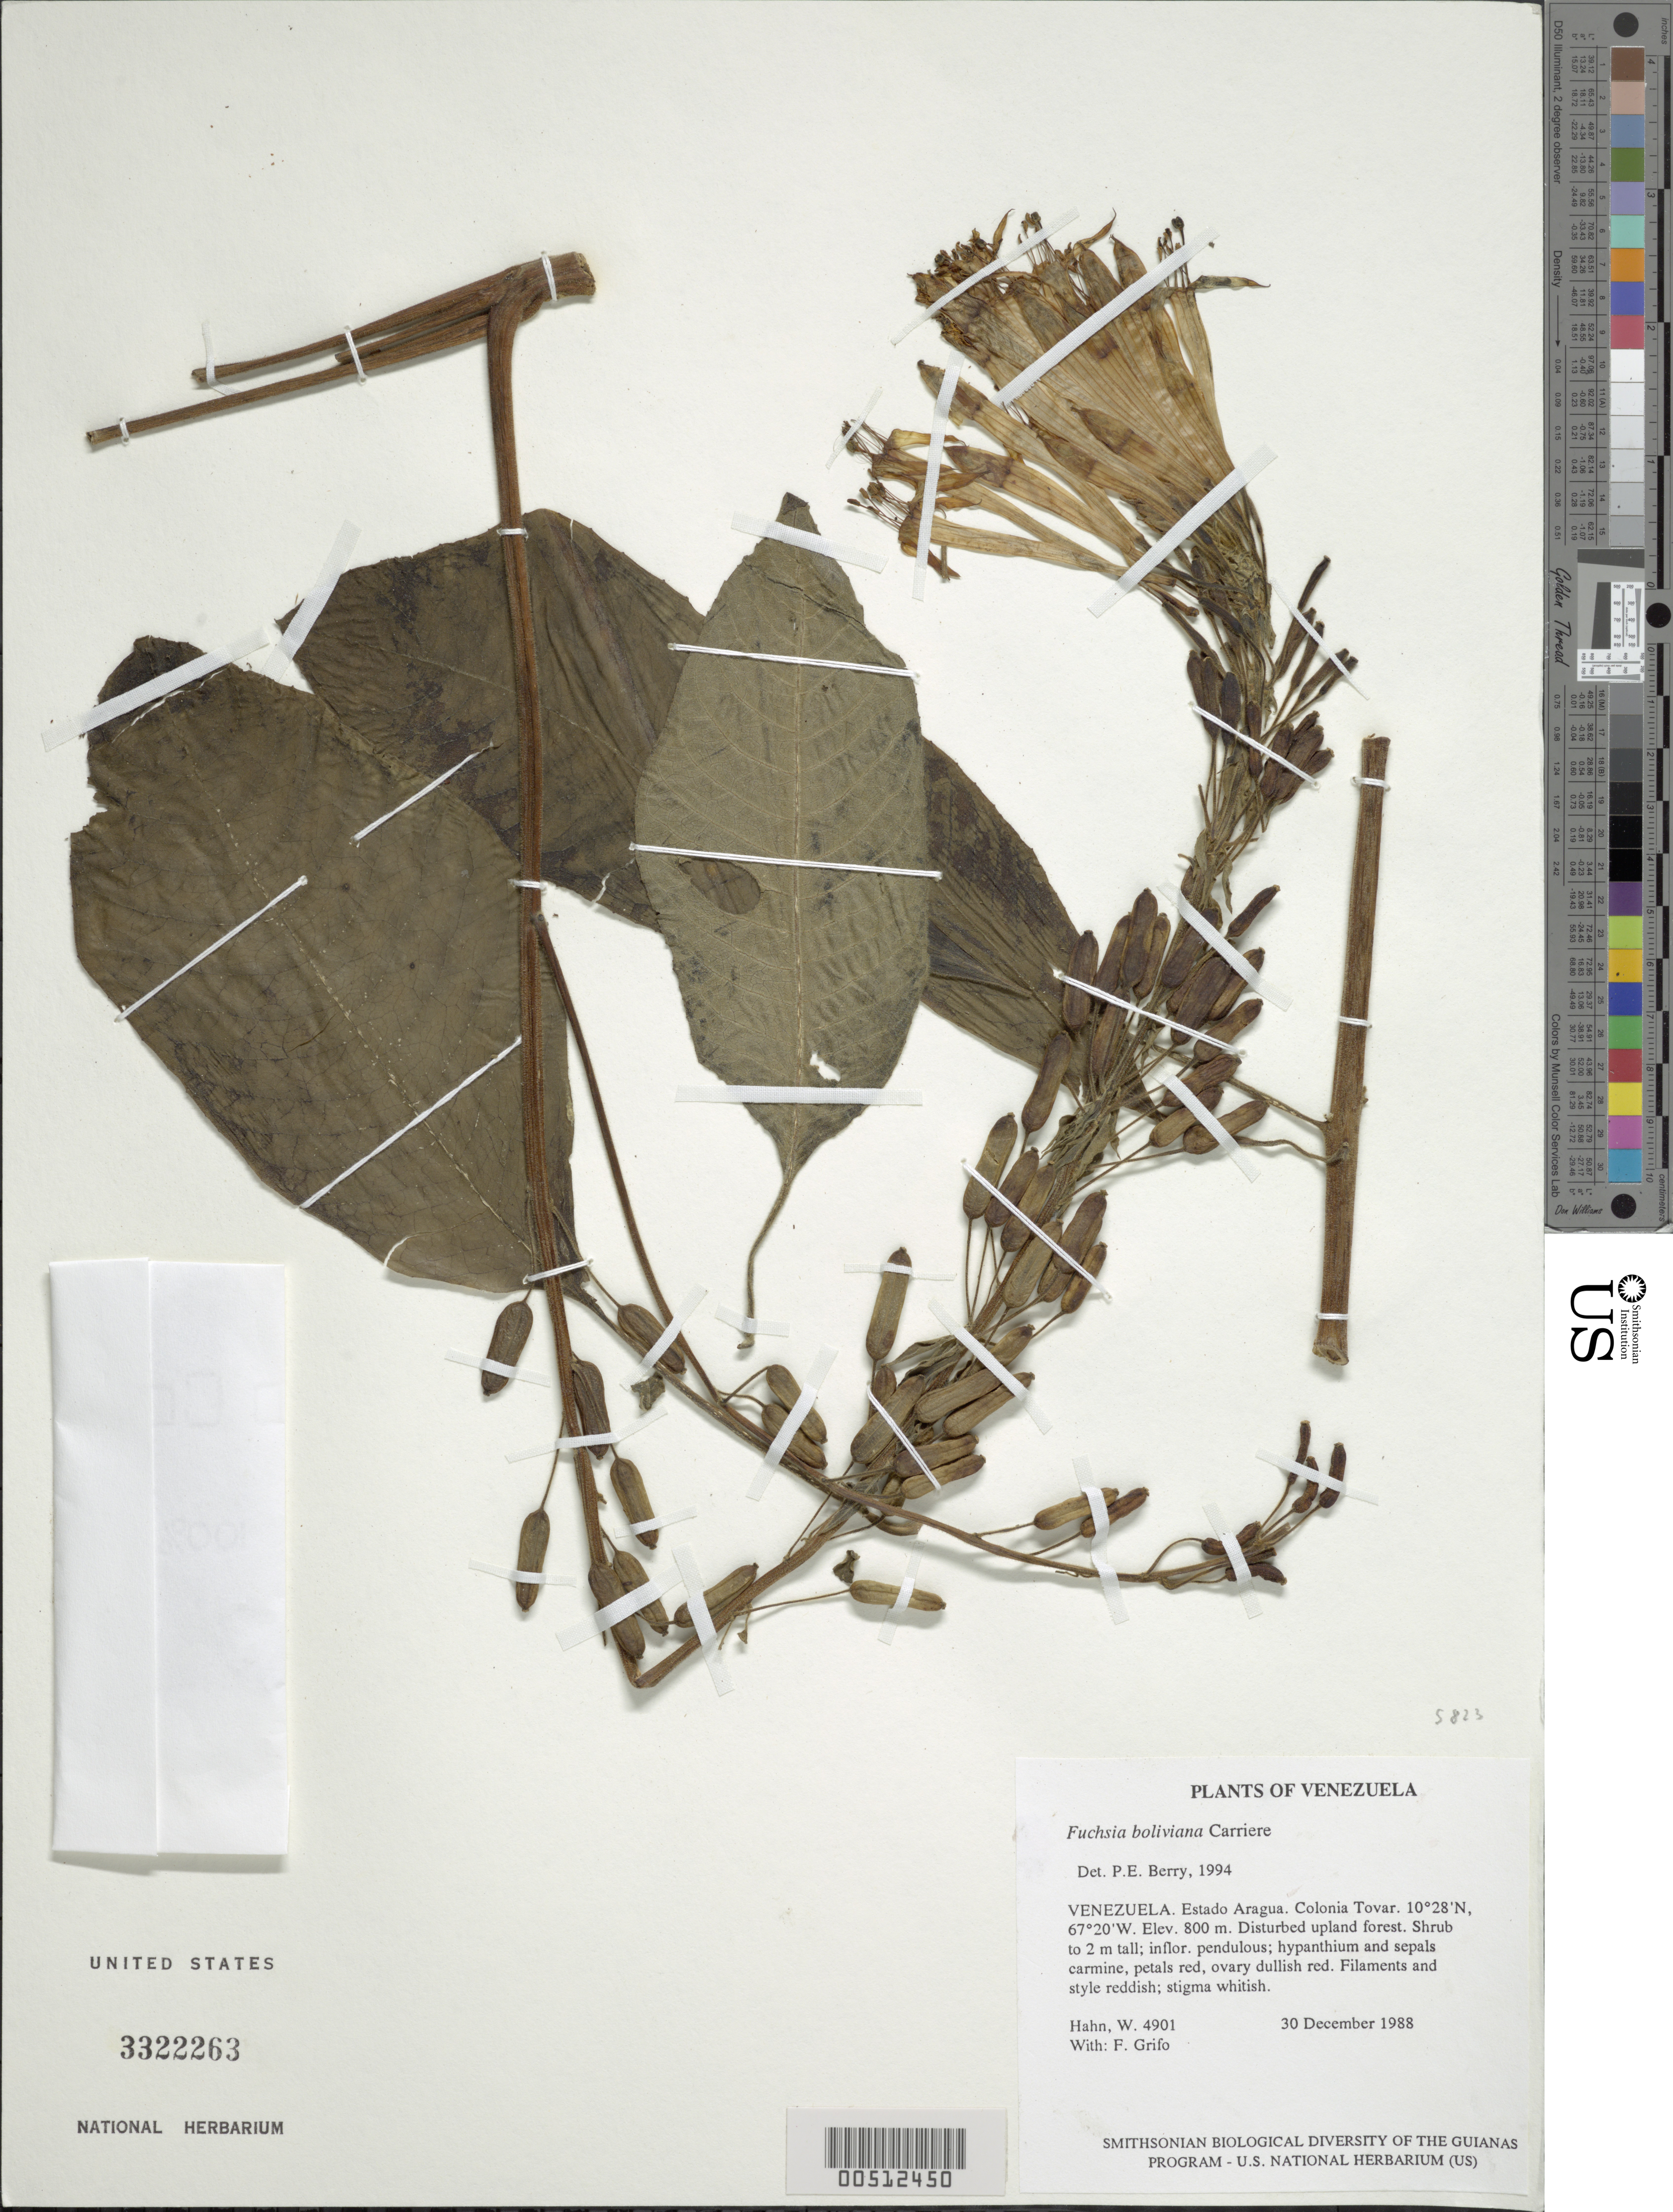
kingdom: Plantae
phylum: Tracheophyta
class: Magnoliopsida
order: Myrtales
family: Onagraceae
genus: Fuchsia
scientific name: Fuchsia boliviana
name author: Carrière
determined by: Berry, P. E., (WIS), University of Wisconsin - Madison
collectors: W. Hahn & F. Grifo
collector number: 4901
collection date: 1988-12-30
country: Venezuela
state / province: Aragua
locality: Colonia Tovar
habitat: Disturbed upland forest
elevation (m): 800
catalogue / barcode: US 3322263